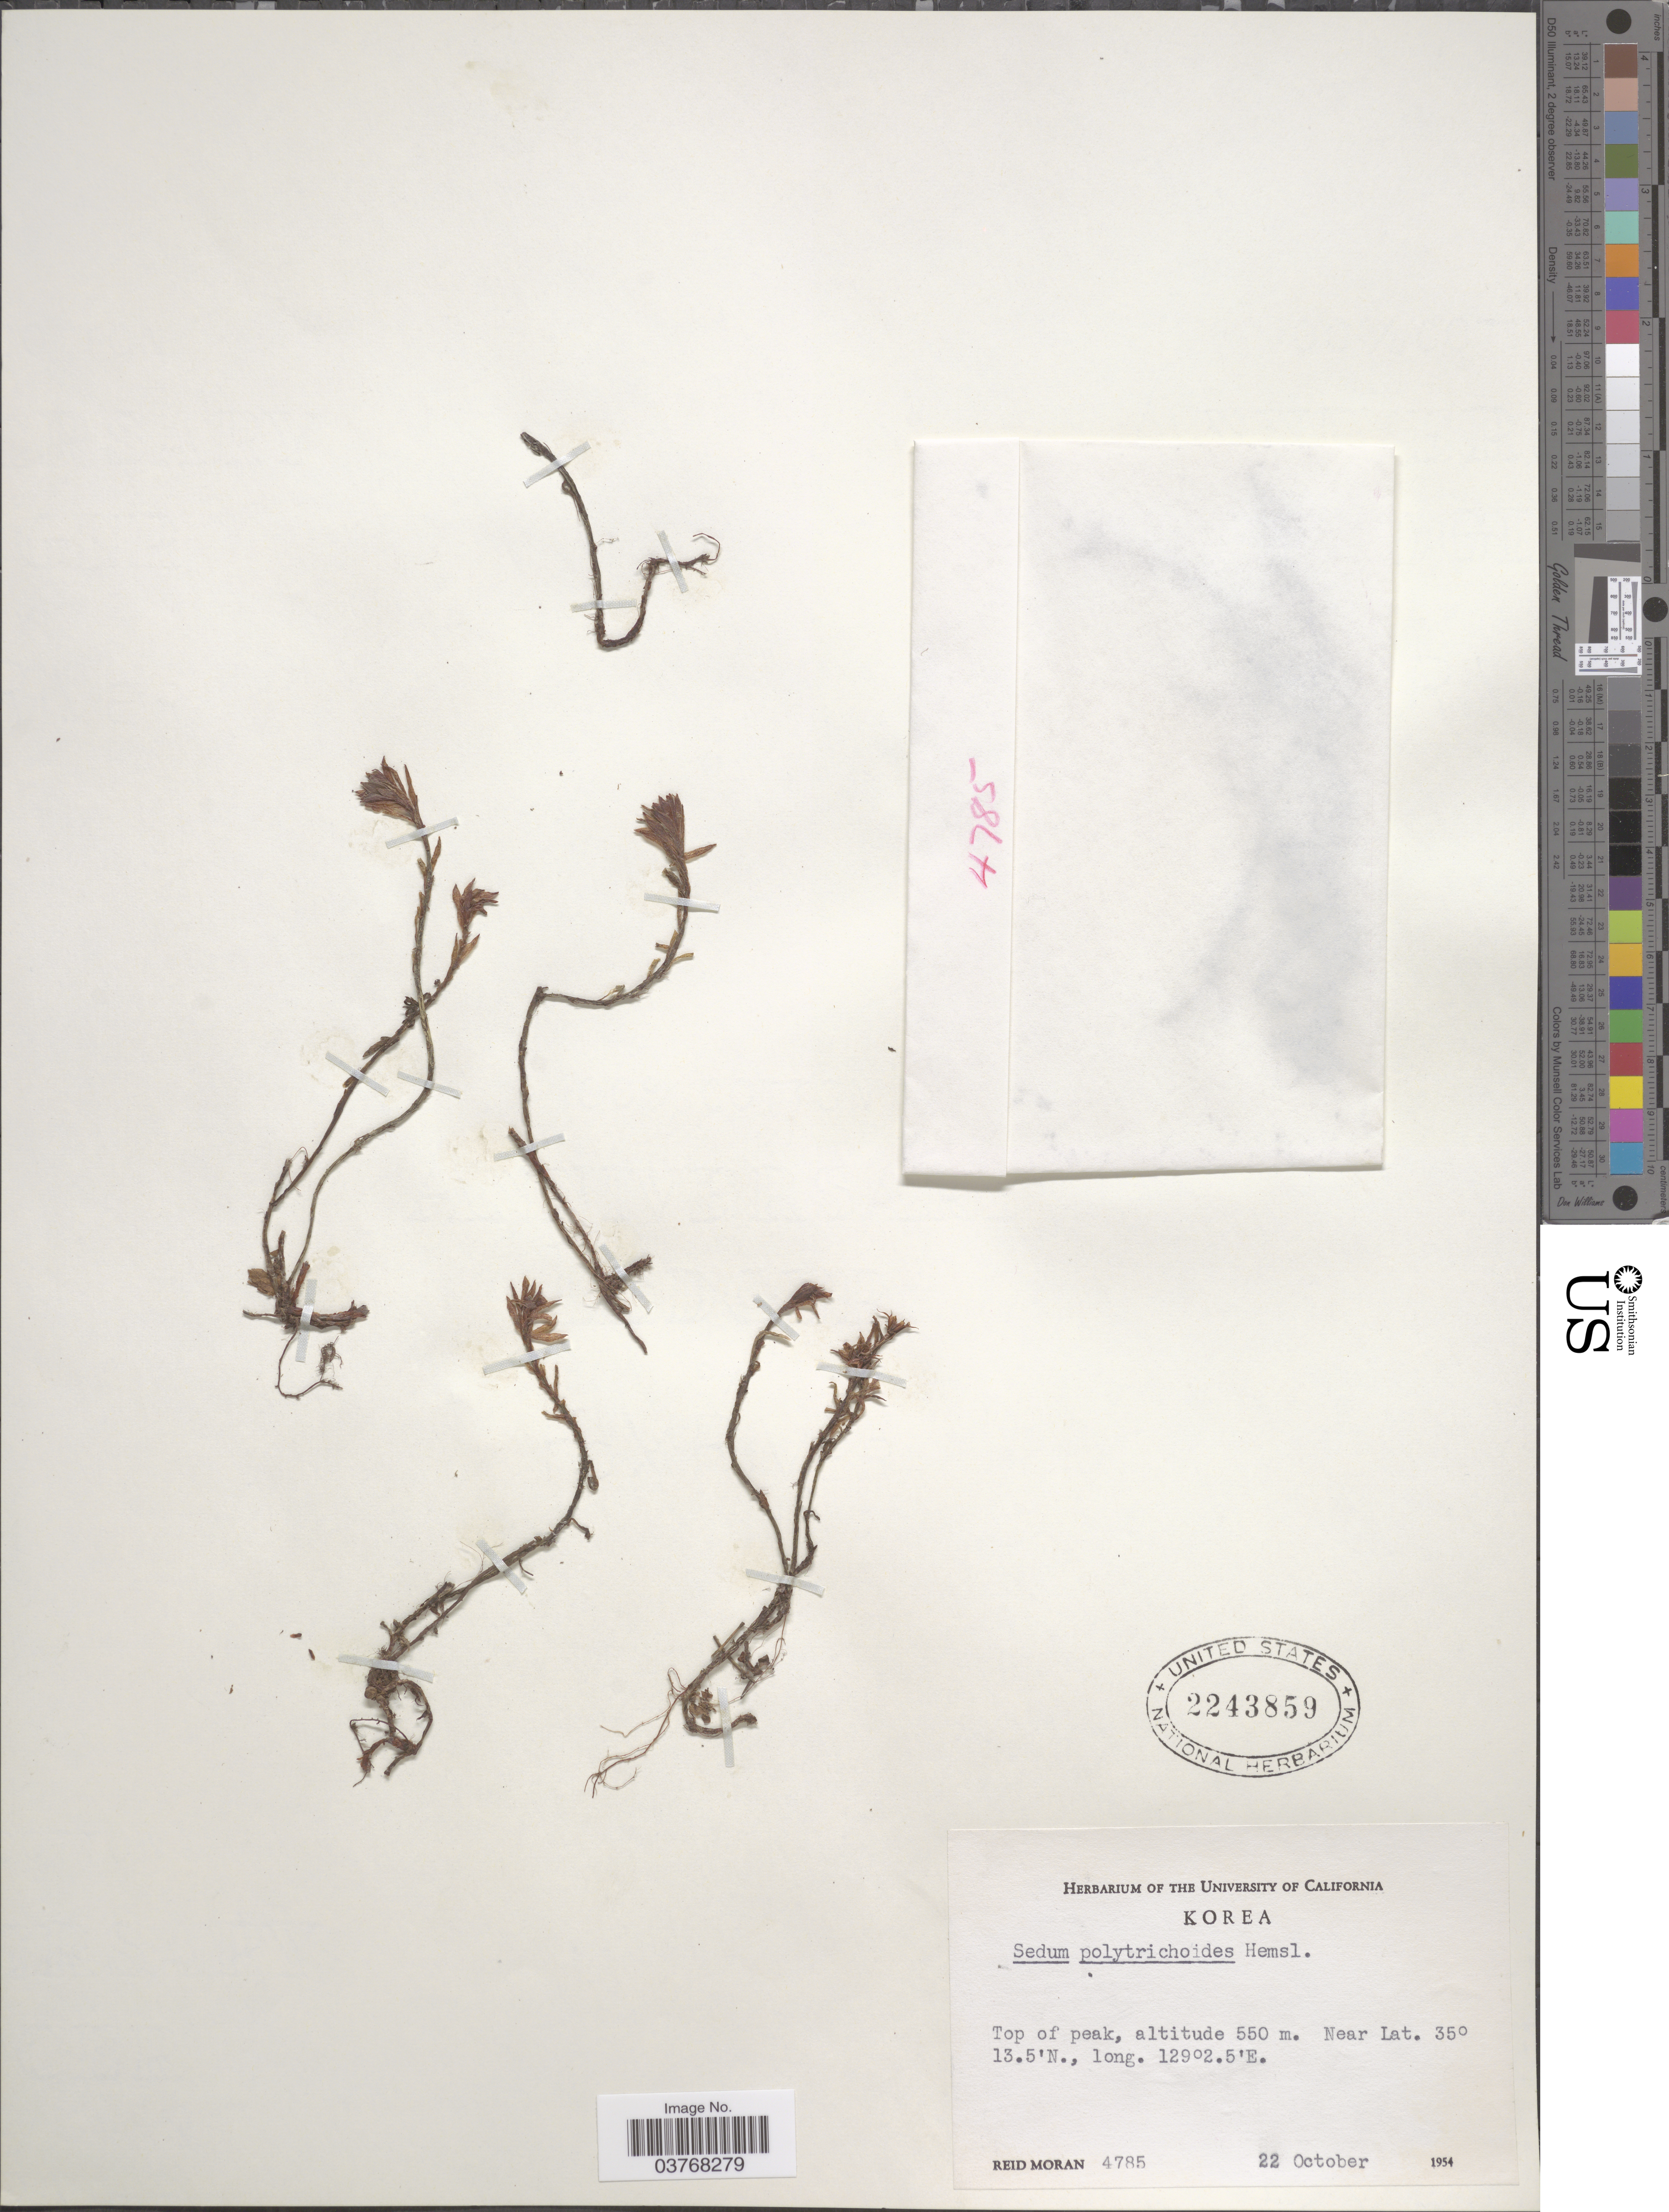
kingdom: Plantae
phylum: Tracheophyta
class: Magnoliopsida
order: Saxifragales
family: Crassulaceae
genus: Sedum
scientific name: Sedum polytrichoides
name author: Hemsl.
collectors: R. Moran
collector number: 4785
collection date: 1954-10-22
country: North Korea / South Korea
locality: Top of peak.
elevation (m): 550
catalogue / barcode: US 2243859